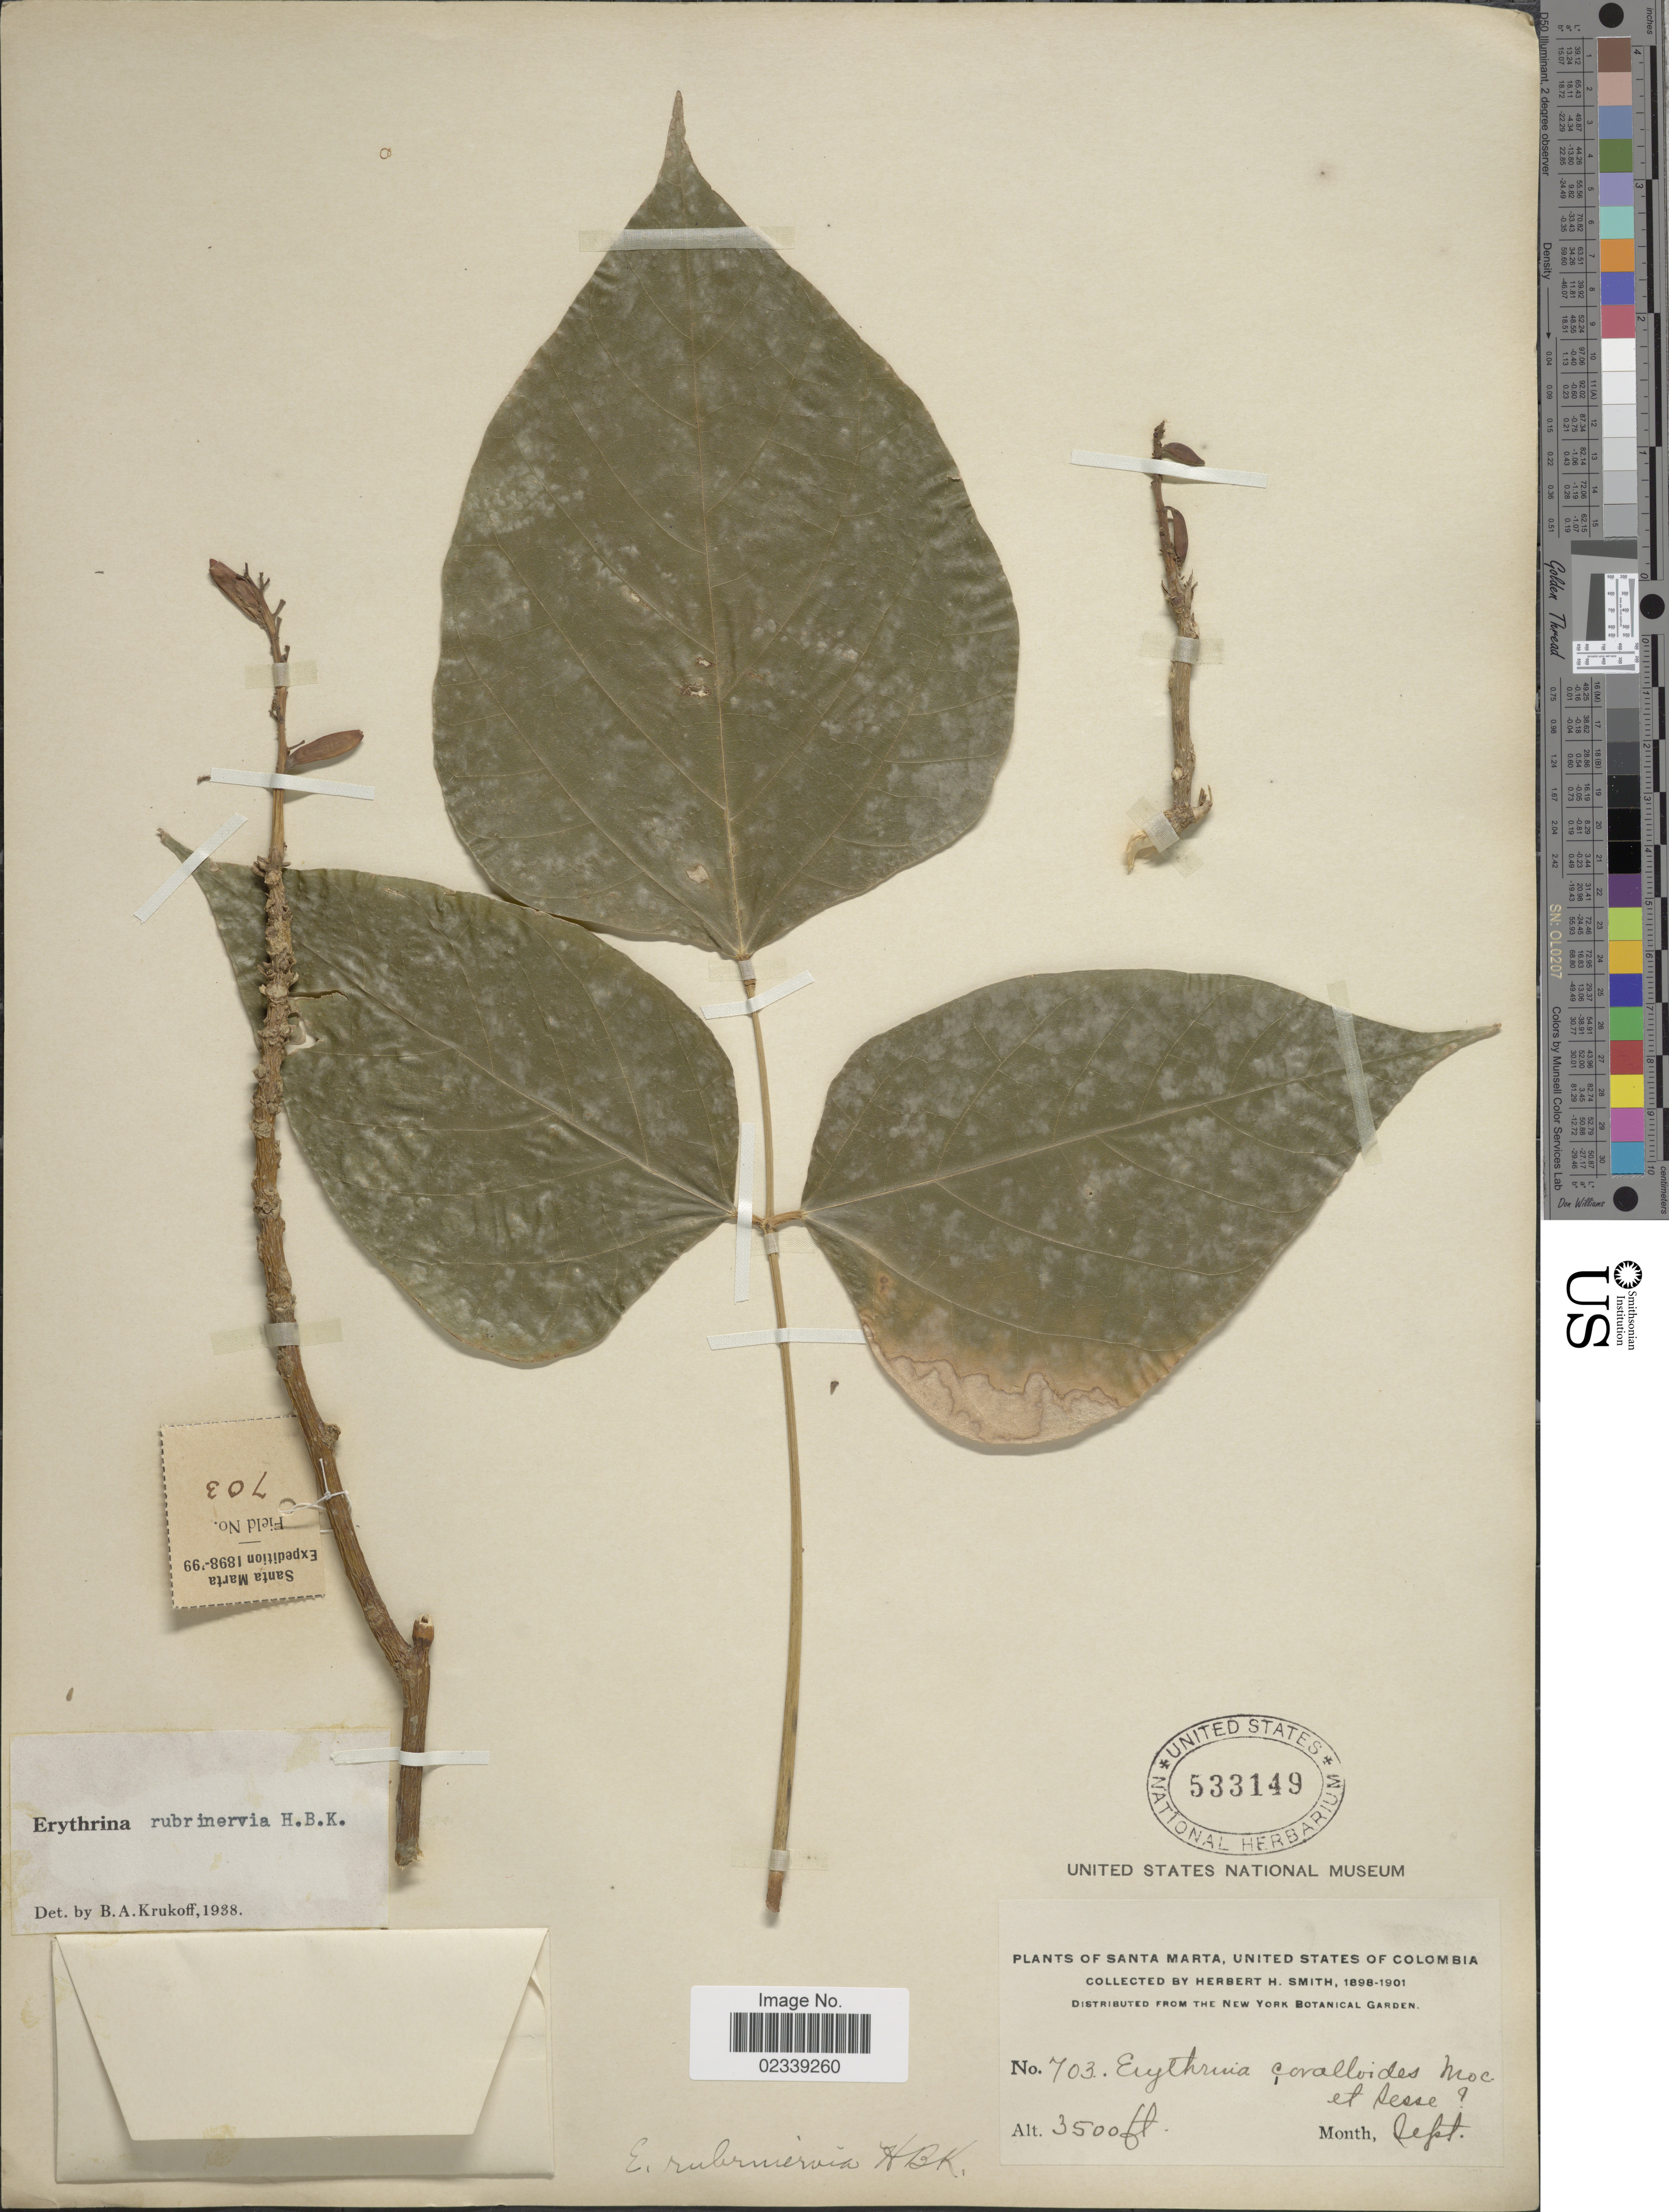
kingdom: Plantae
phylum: Tracheophyta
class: Magnoliopsida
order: Fabales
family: Fabaceae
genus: Erythrina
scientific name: Erythrina rubrinervia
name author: Kunth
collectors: Herbert H. Smith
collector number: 703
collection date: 1898-09/1901-09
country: Colombia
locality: Santa Marta, United States of Colombia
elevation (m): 1067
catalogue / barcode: US 533149